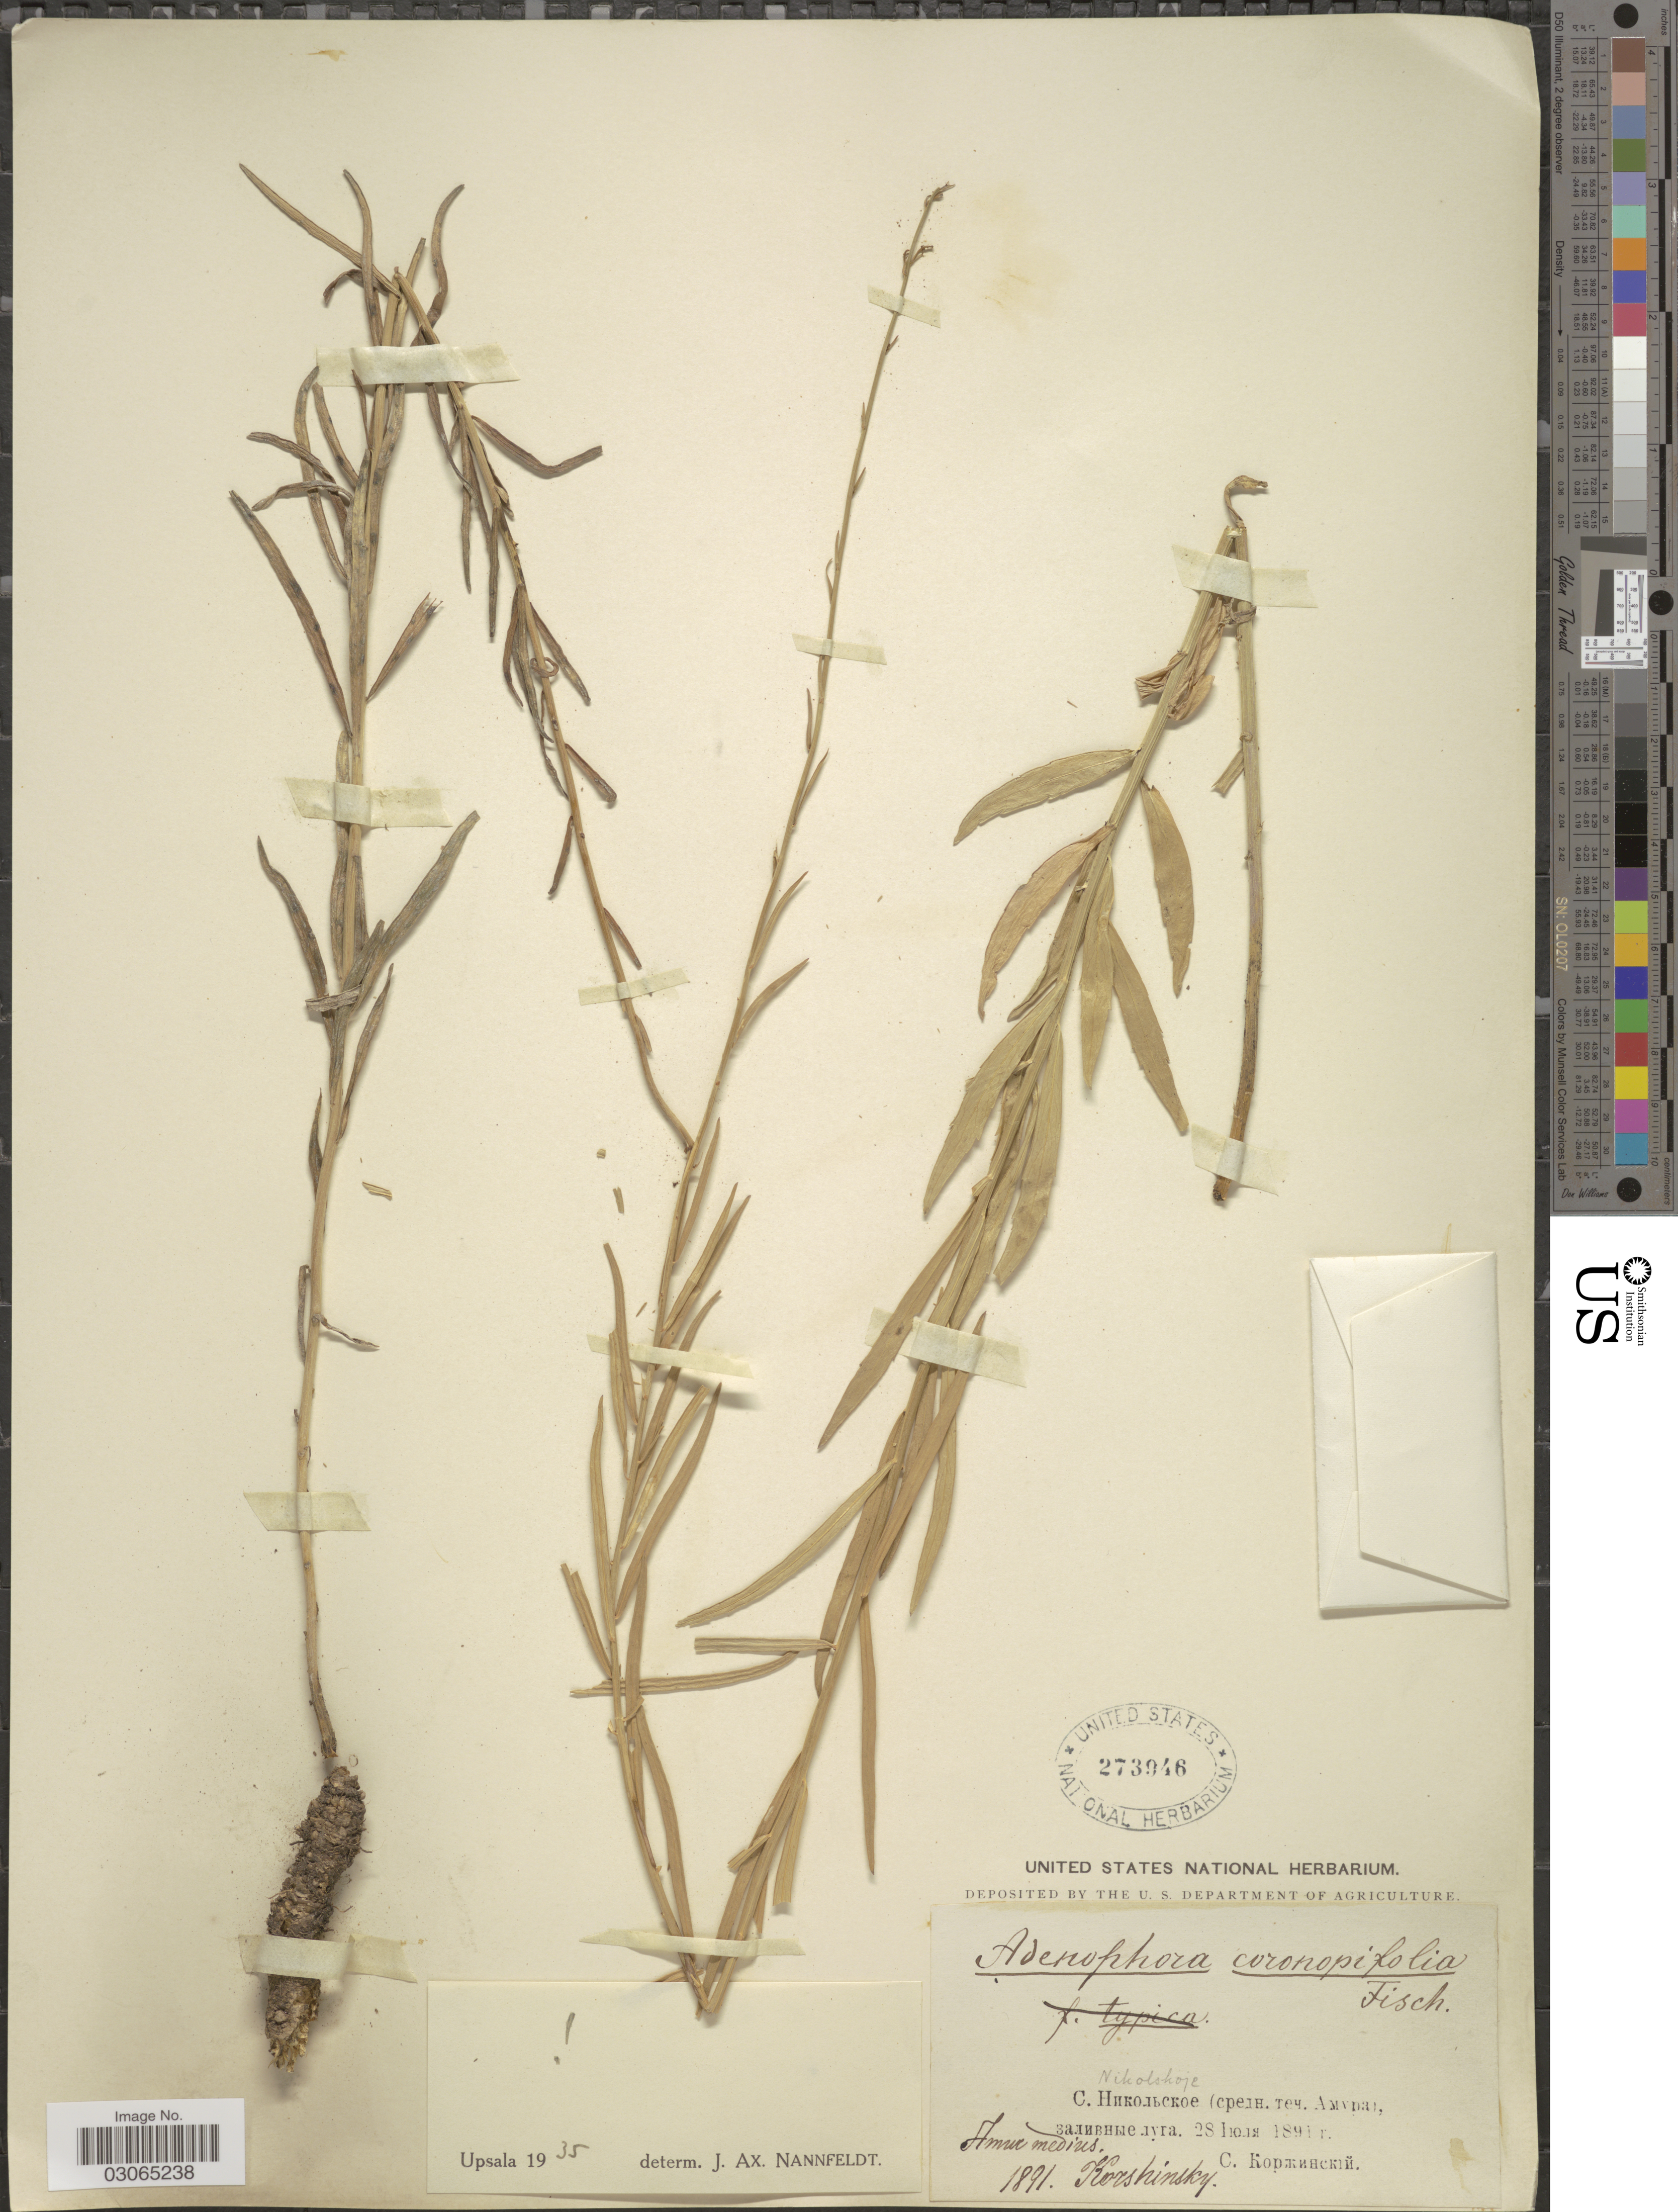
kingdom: Plantae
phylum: Tracheophyta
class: Magnoliopsida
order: Asterales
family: Campanulaceae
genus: Adenophora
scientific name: Adenophora coronopifolia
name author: Fisch.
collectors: Korshinsky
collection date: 1891-06-28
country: Russian Federation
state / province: Amur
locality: Amur medius.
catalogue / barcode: US 273946